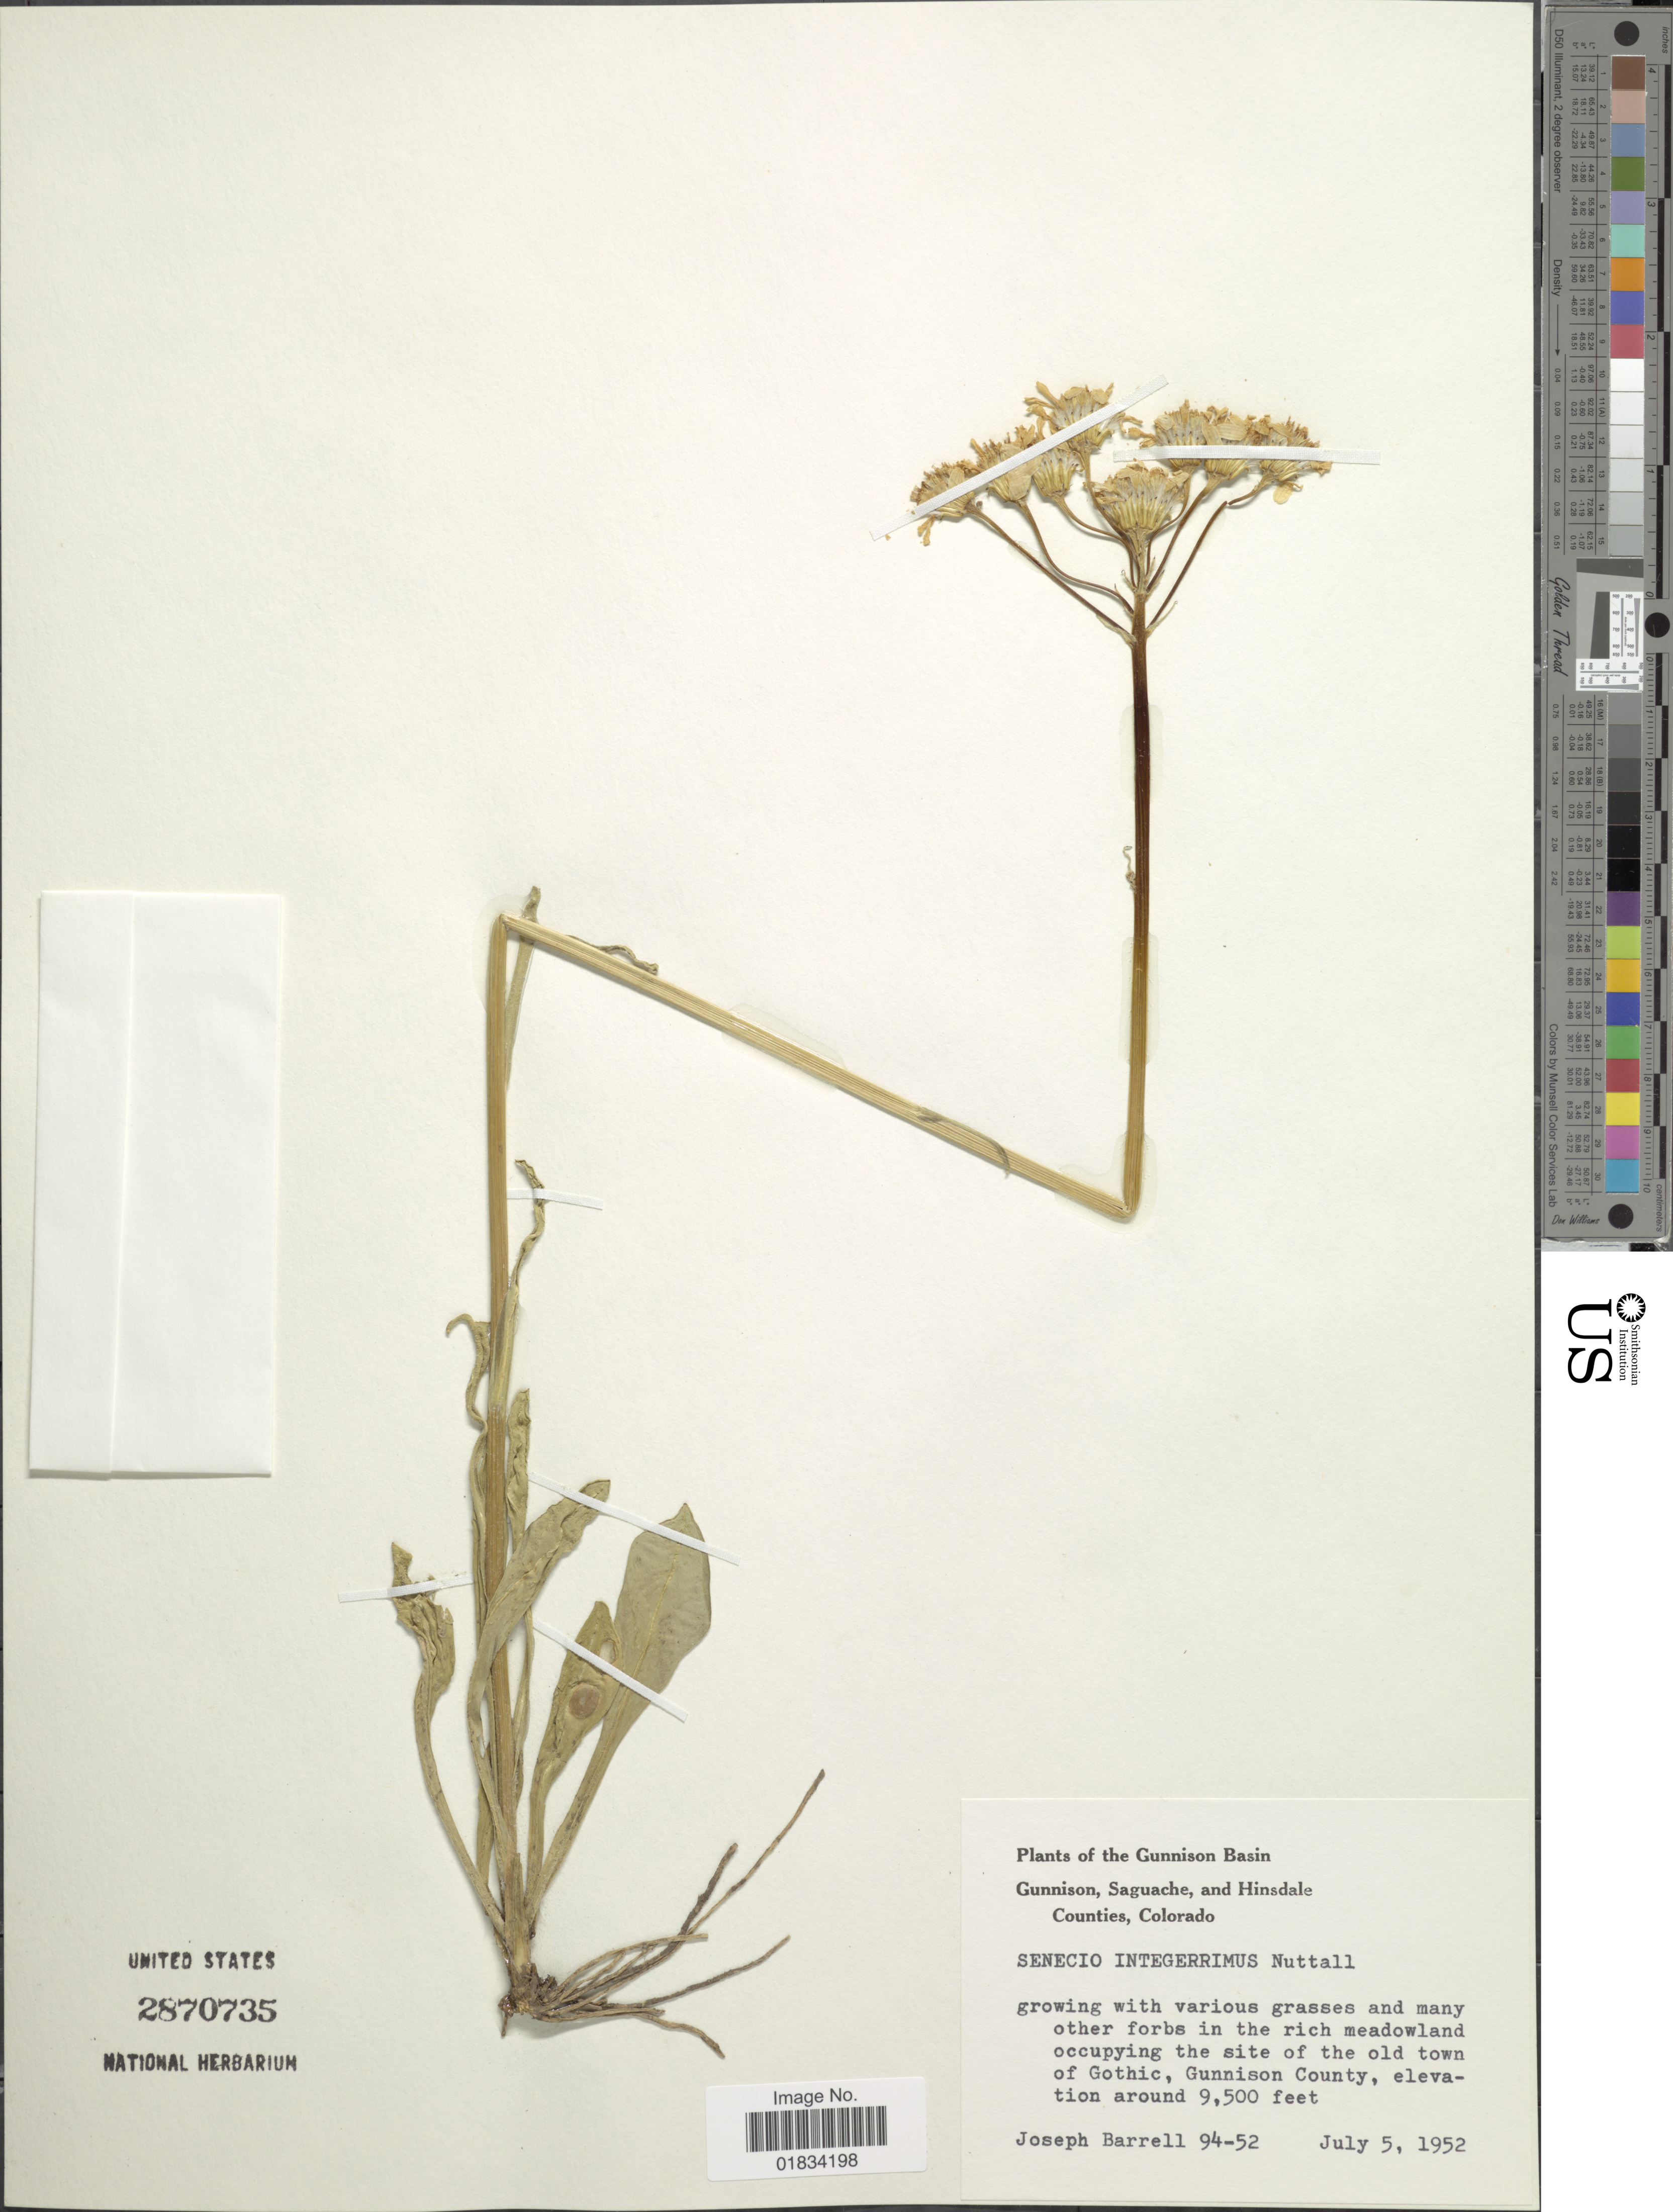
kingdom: Plantae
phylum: Tracheophyta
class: Magnoliopsida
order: Asterales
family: Asteraceae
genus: Senecio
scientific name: Senecio integerrimus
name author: Nutt.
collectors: J. Barrell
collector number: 94-52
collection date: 1952-07-05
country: United States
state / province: Colorado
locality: Gunnison Basin, Gunnison, Saguache, and Hinsdale Counties, old town of Gothic, Gunnison County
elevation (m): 2896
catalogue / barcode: US 2870735